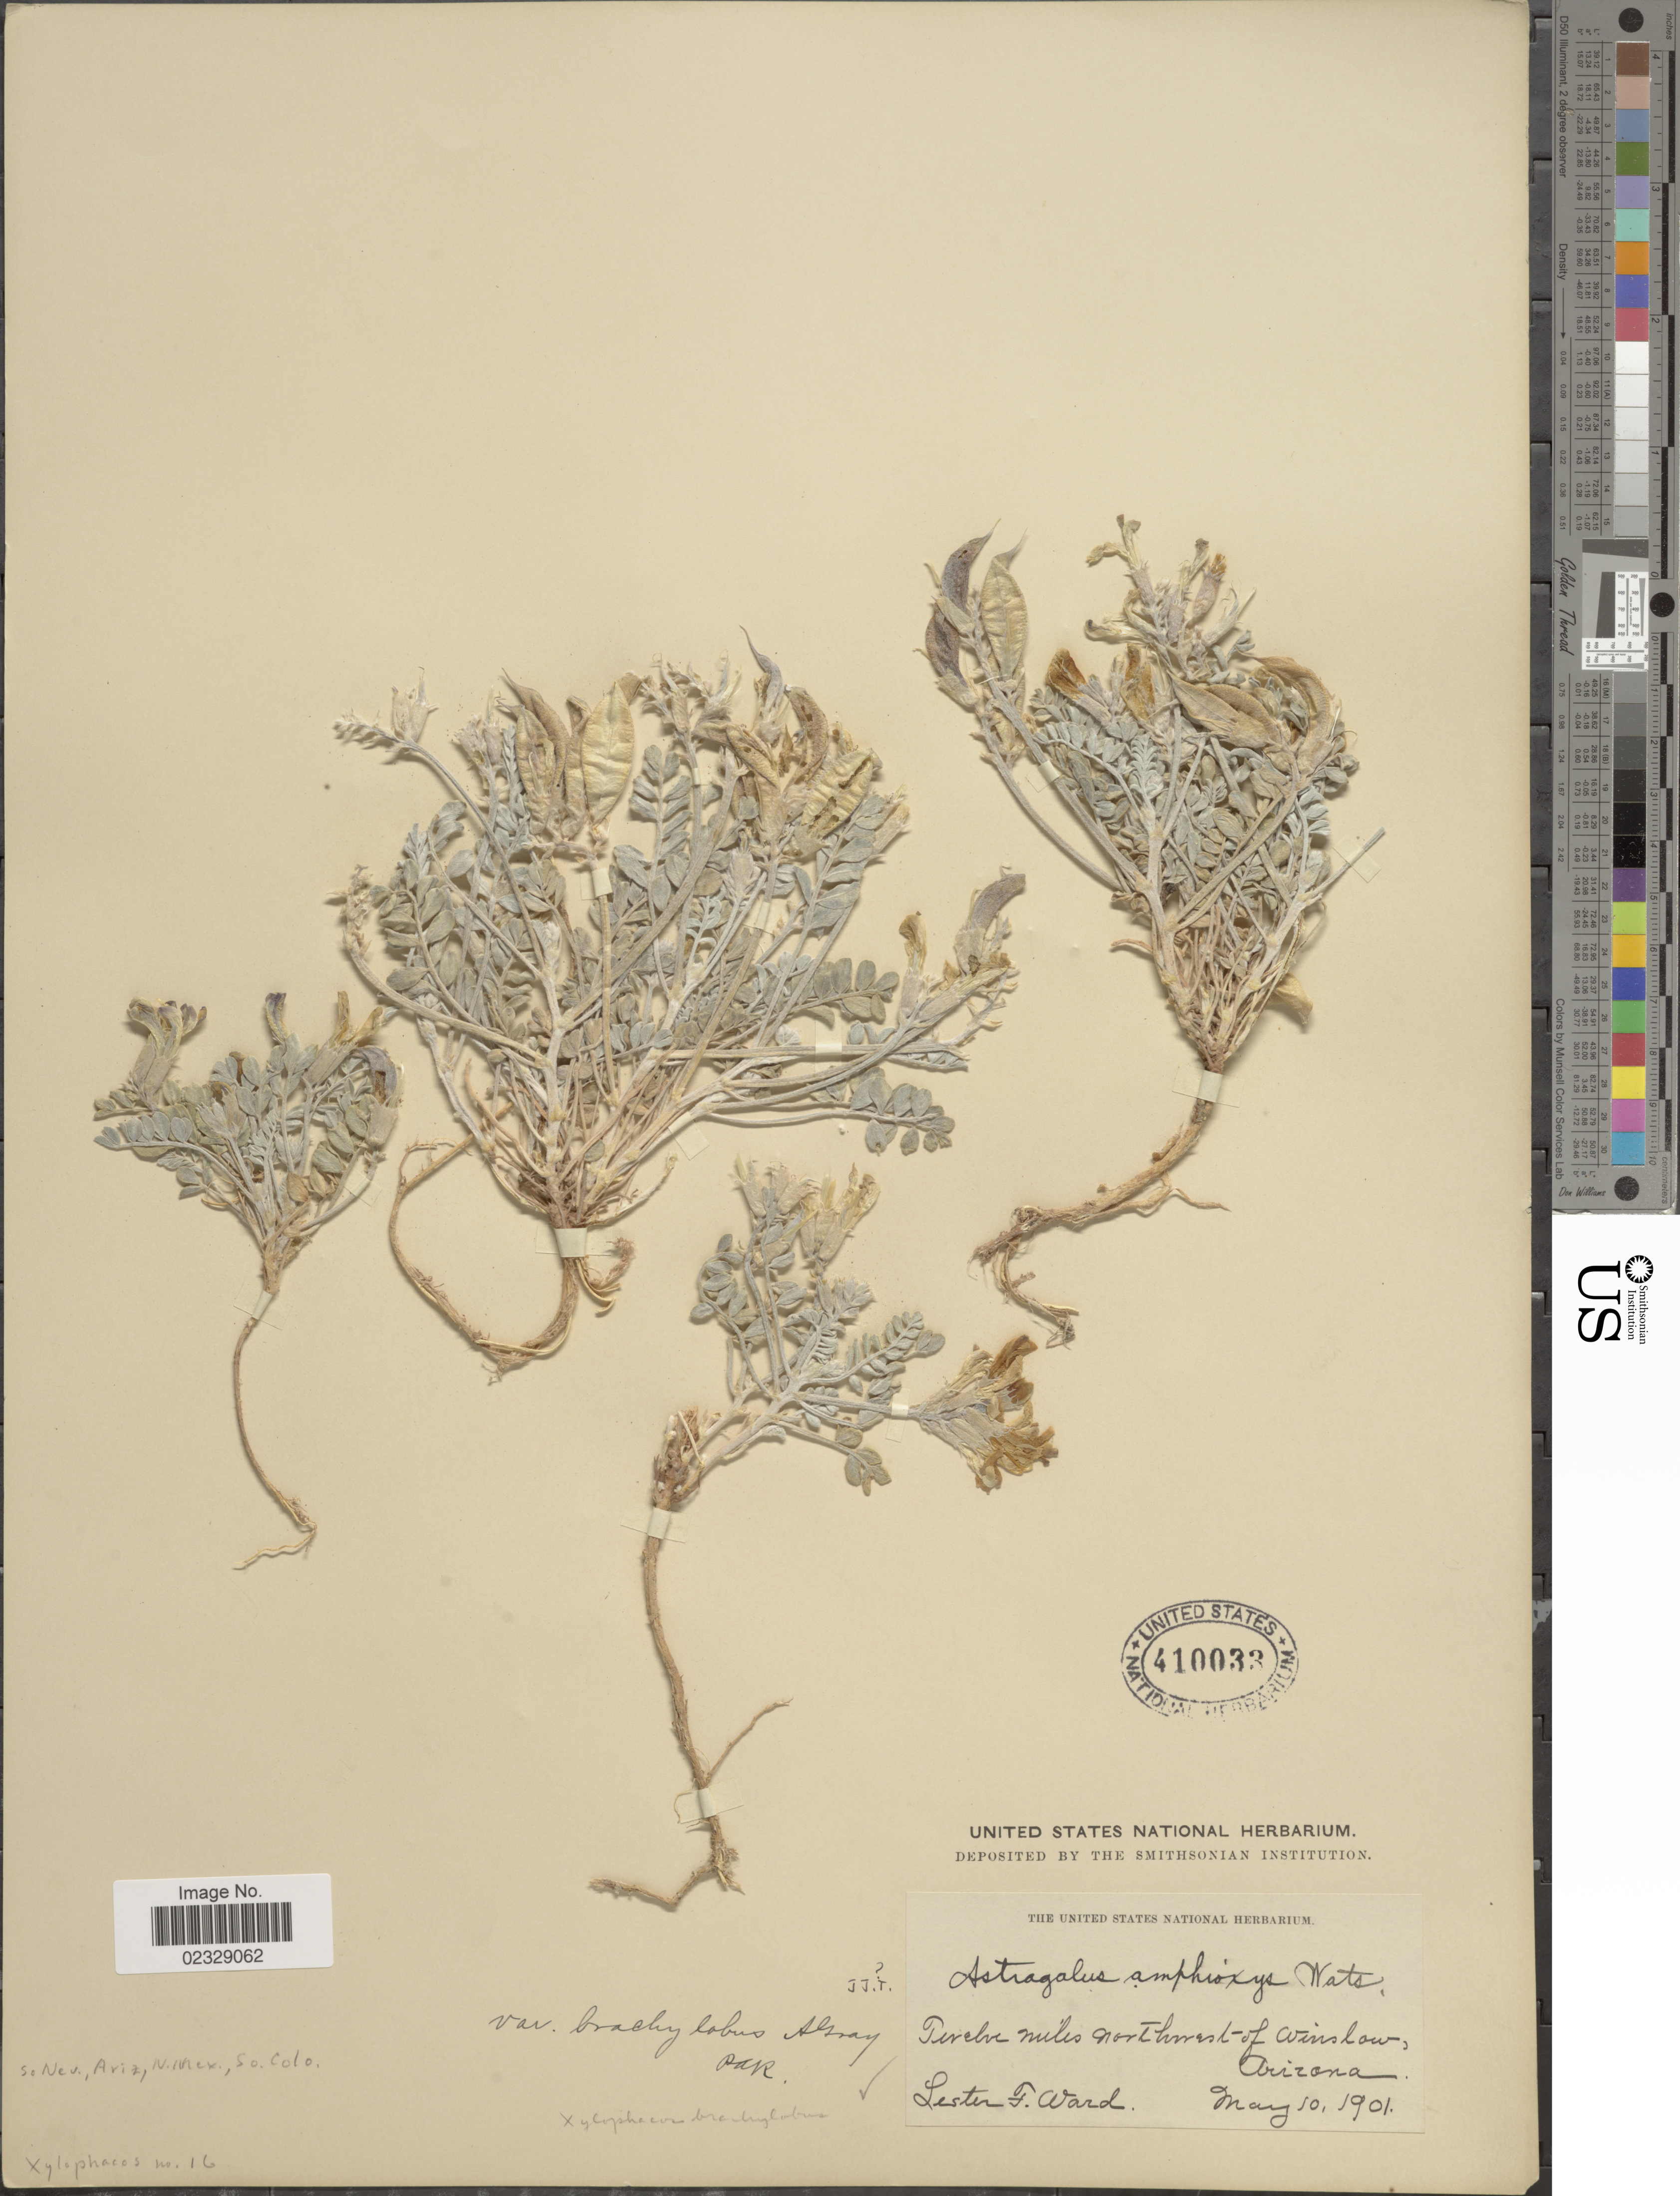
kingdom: Plantae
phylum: Tracheophyta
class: Magnoliopsida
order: Fabales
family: Fabaceae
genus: Astragalus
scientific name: Astragalus amphioxys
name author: A. Gray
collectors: L. F. Ward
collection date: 1901-05-10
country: United States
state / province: Arizona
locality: Twelve miles northwest of Winslow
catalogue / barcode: US 410033